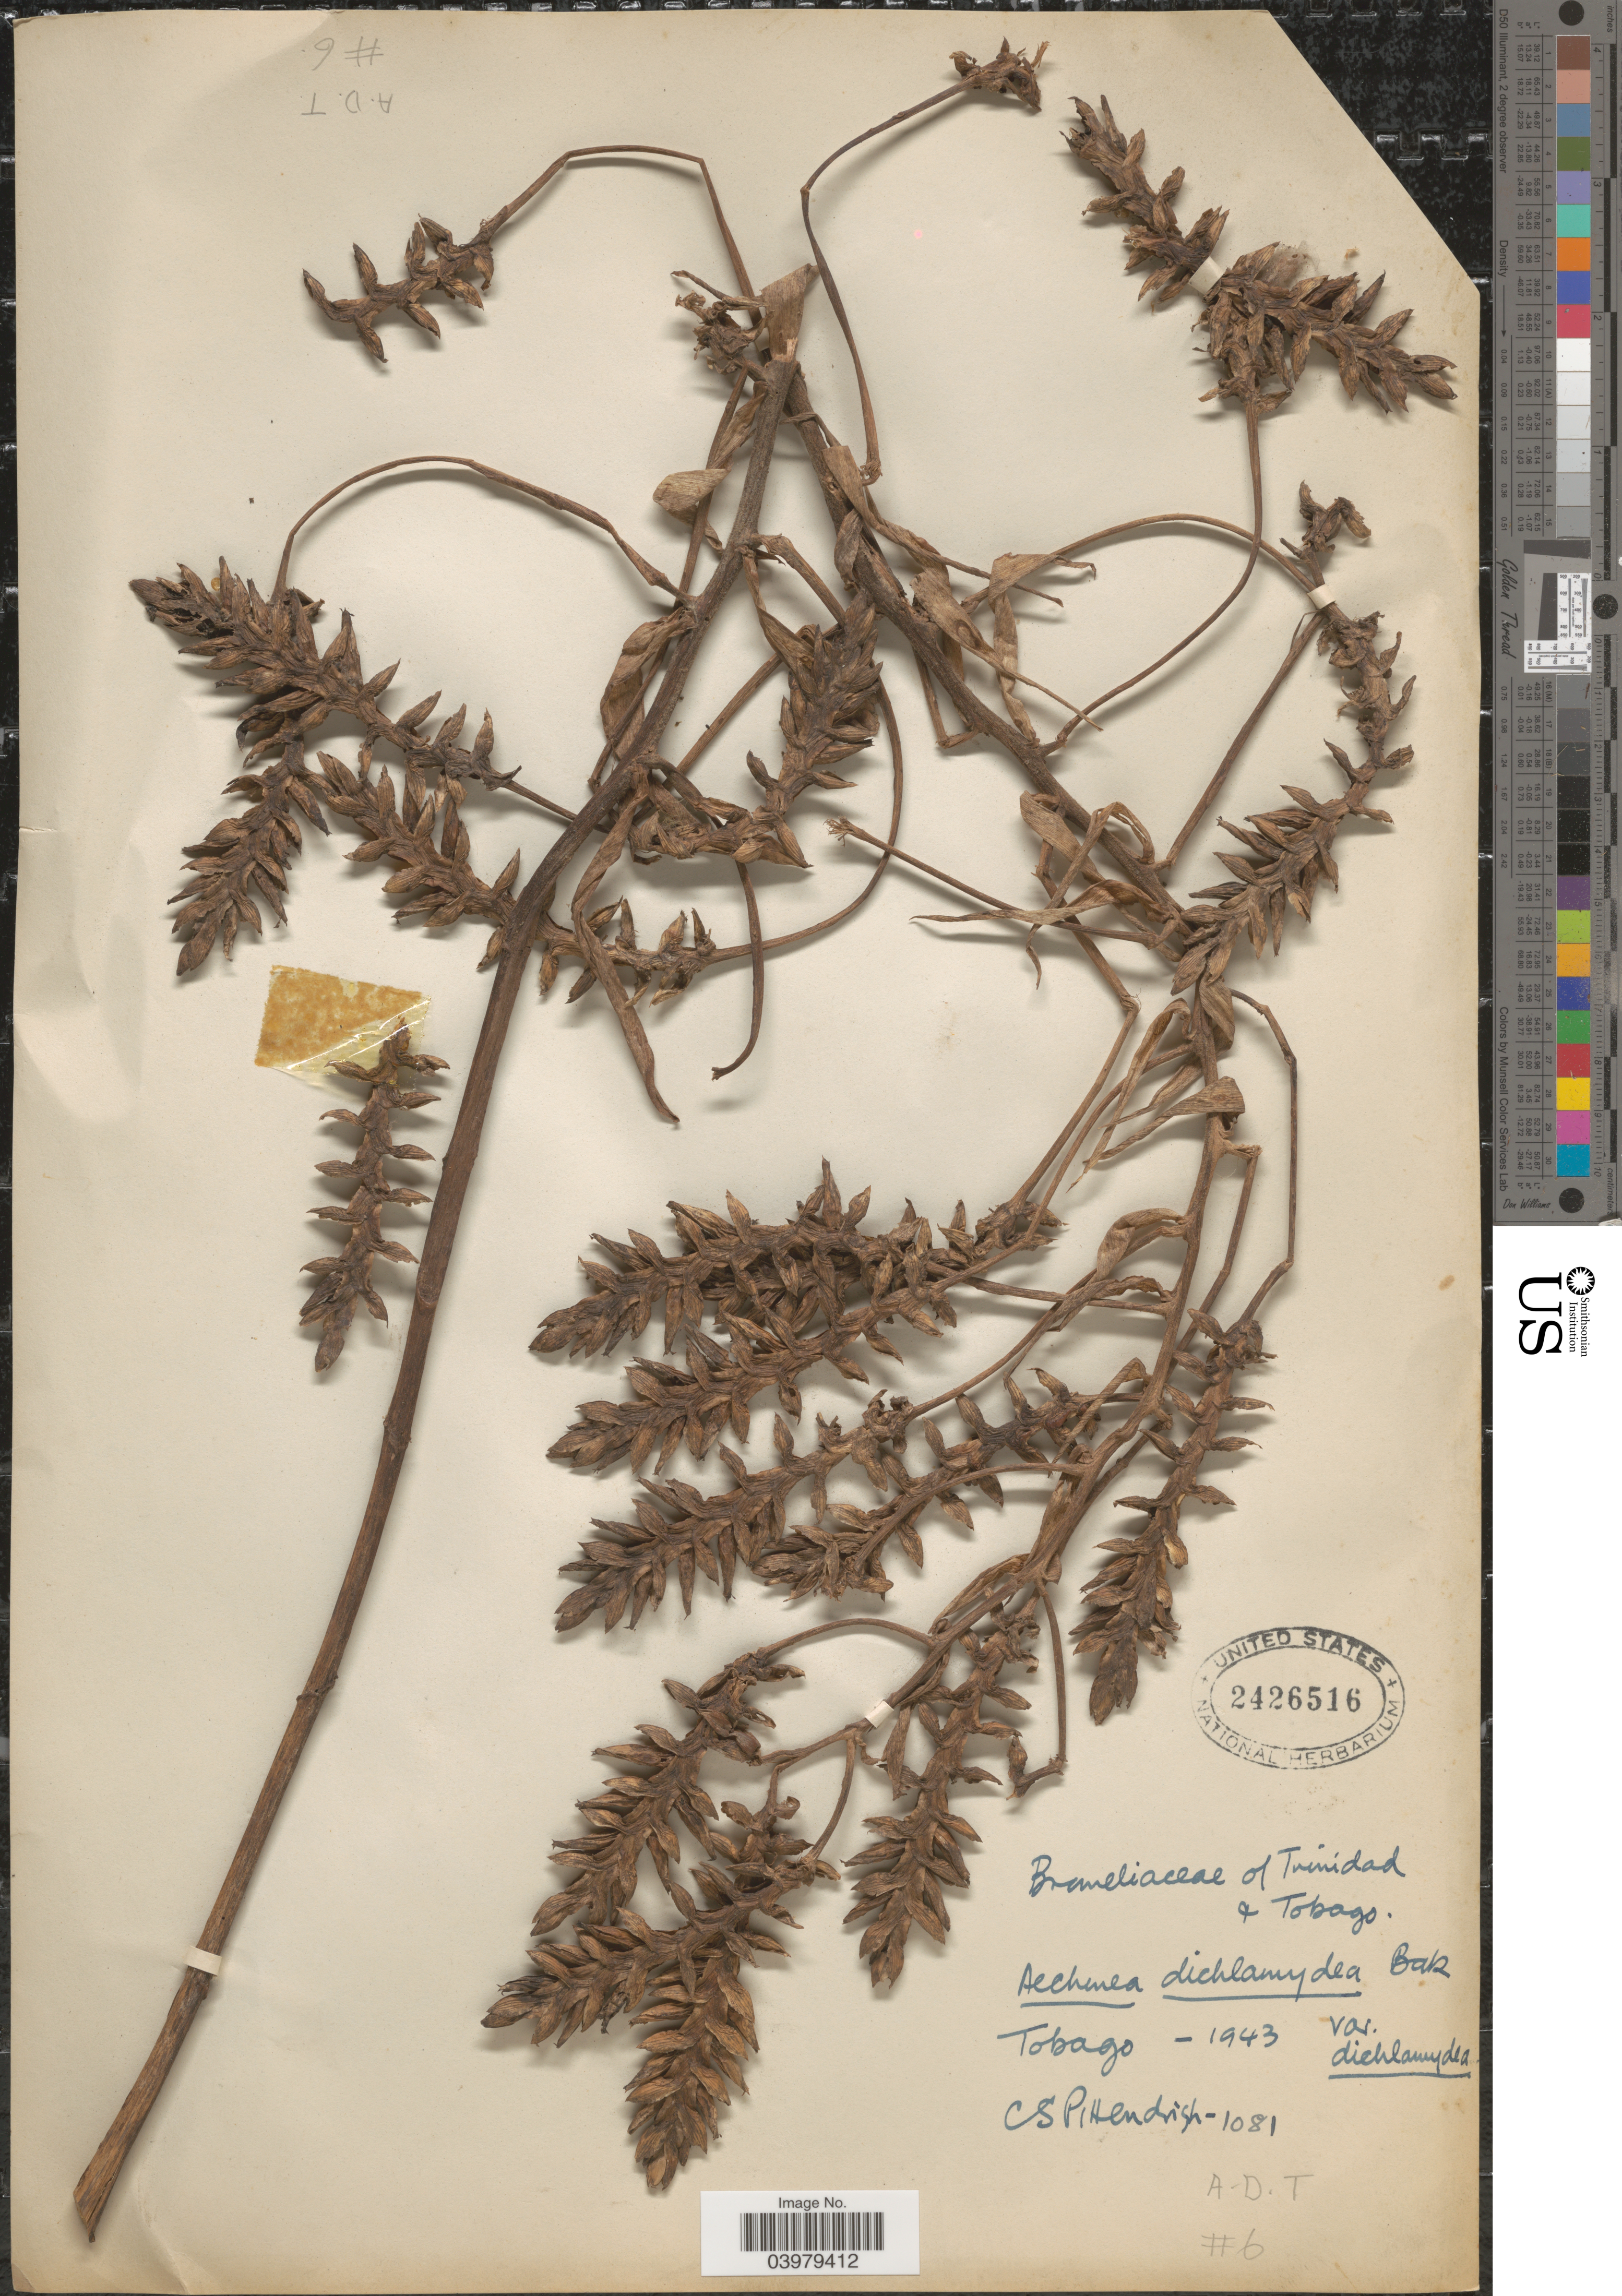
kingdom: Plantae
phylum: Tracheophyta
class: Liliopsida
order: Poales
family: Bromeliaceae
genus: Aechmea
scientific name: Aechmea dichlamydea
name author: Baker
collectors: C. Pittendrigh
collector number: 1081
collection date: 1943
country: Trinidad and Tobago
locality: Tobago.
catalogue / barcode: US 2426516